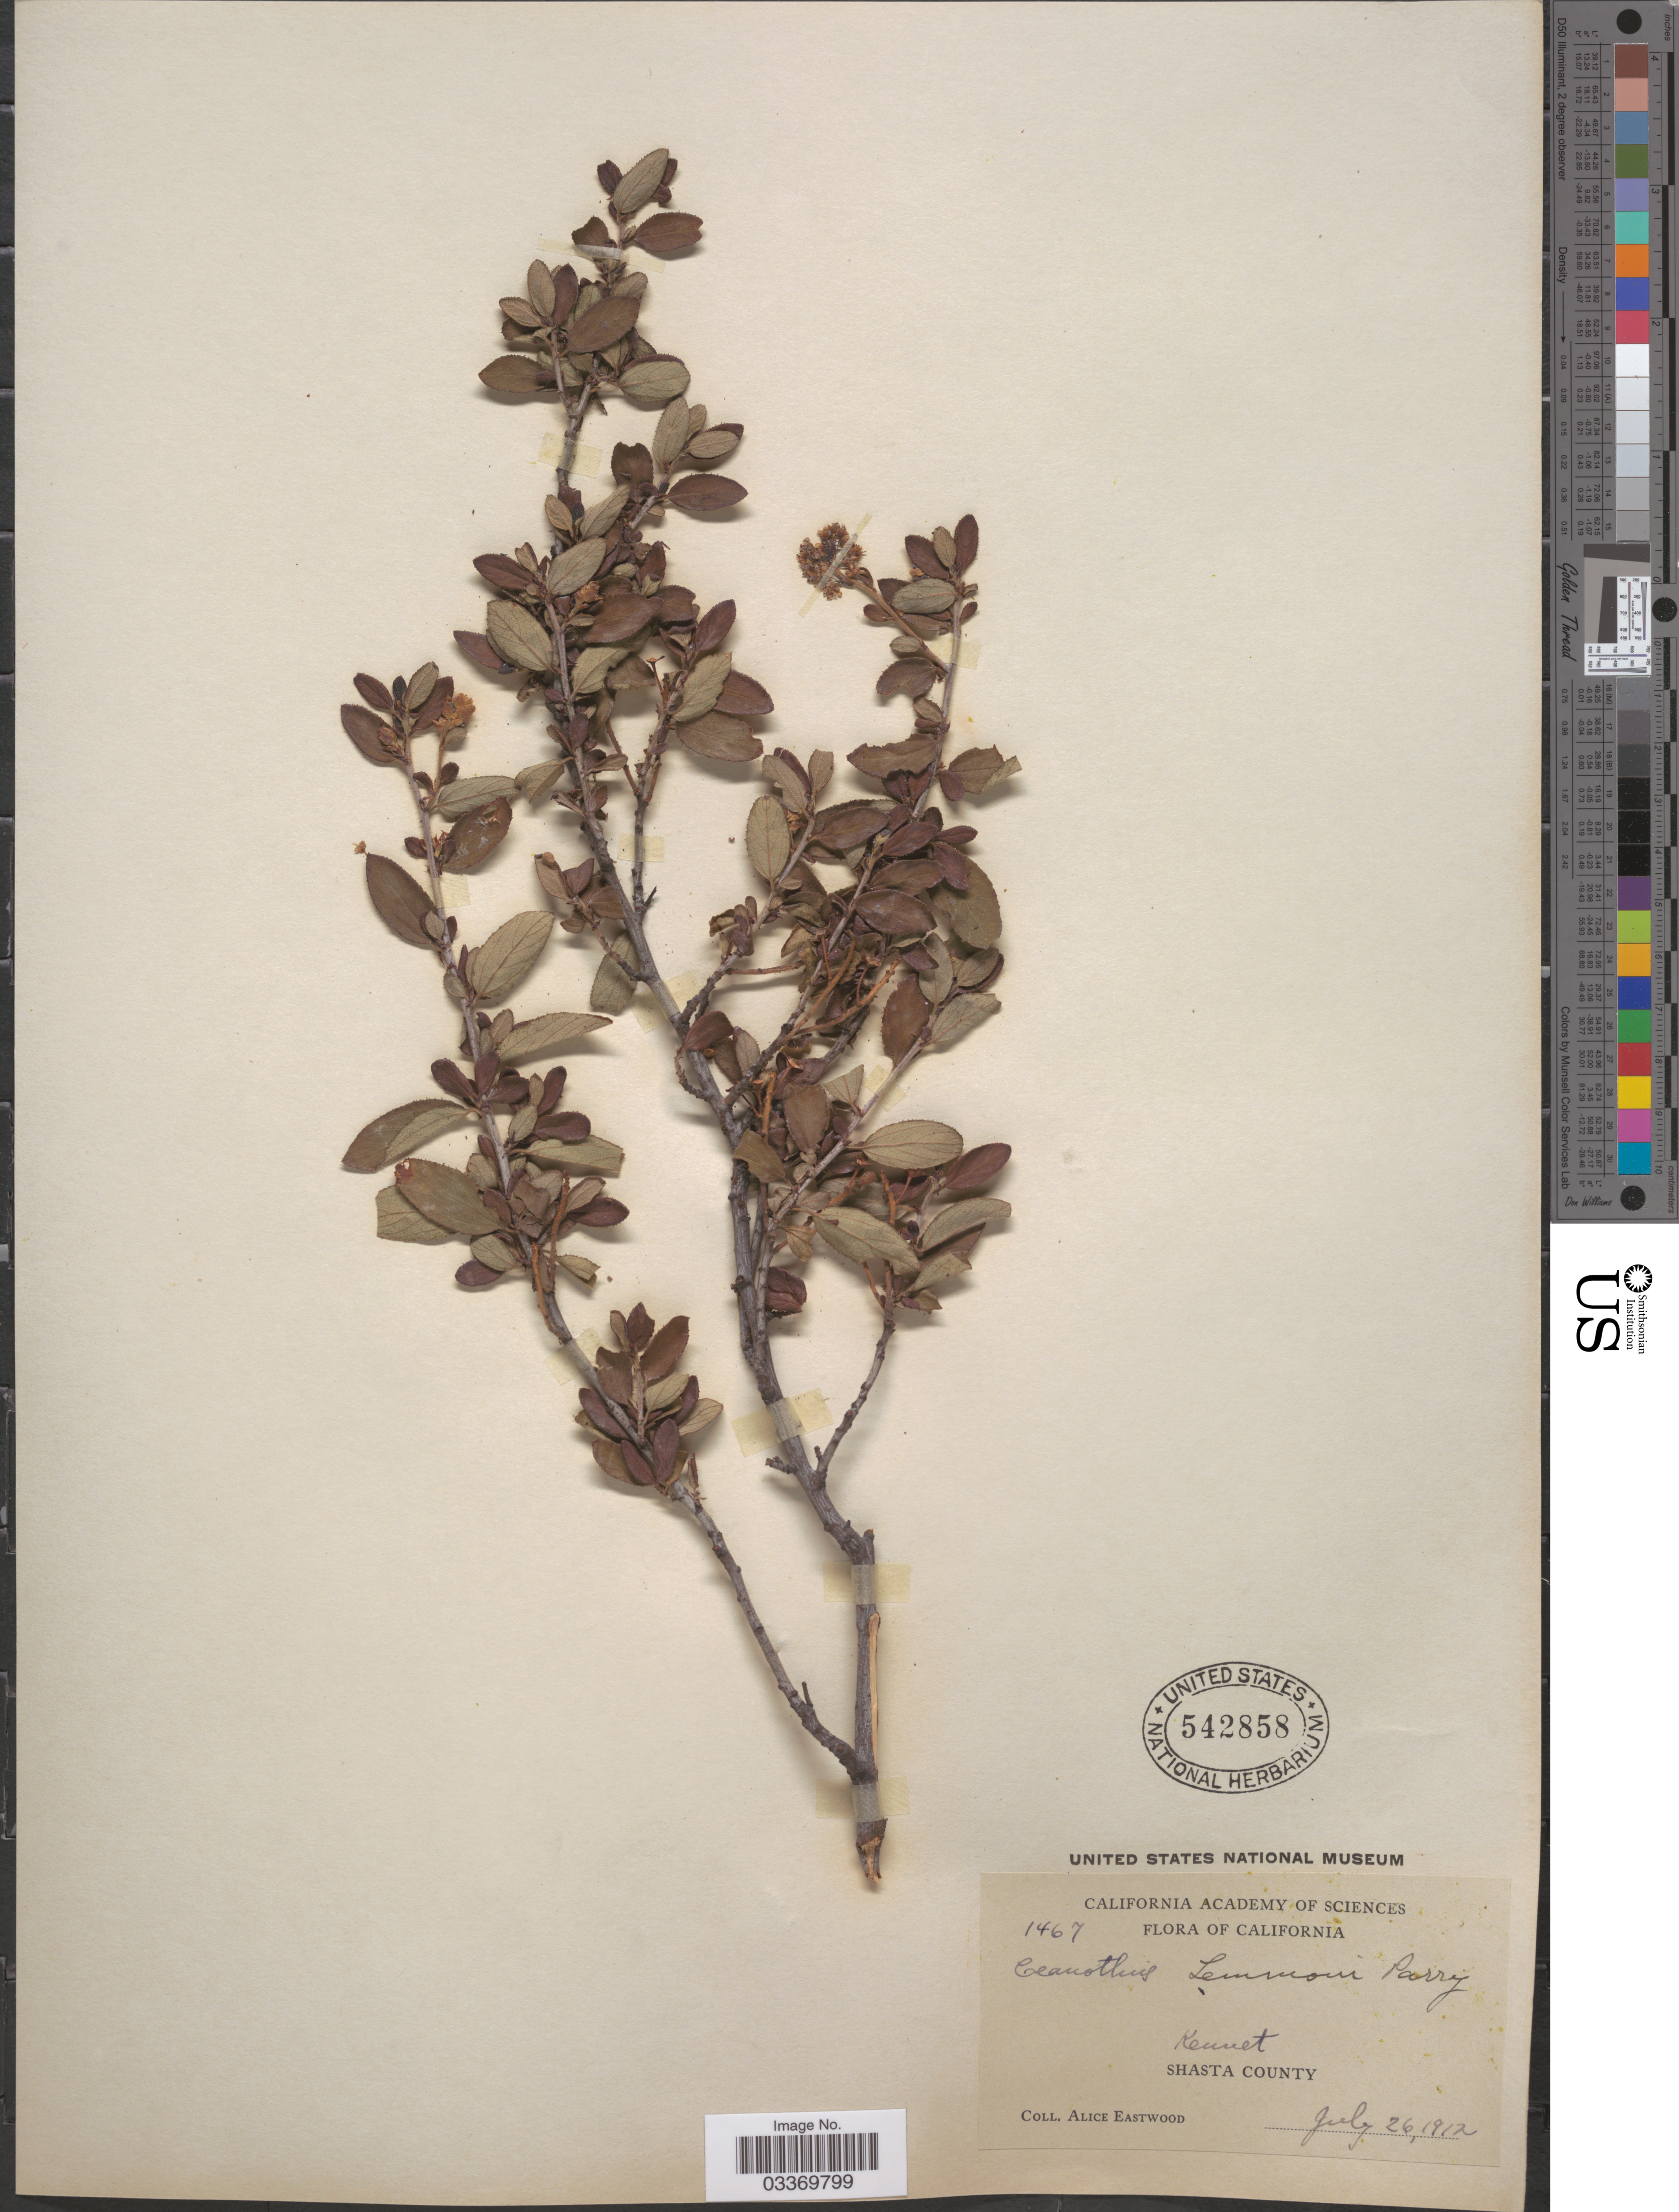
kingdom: Plantae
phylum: Tracheophyta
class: Magnoliopsida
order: Rosales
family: Rhamnaceae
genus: Ceanothus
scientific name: Ceanothus lemmonii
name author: Parry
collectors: A. Eastwood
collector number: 1467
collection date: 1912-07-26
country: United States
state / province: California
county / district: Shasta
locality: Kennet. Shasta County.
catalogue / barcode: US 542858